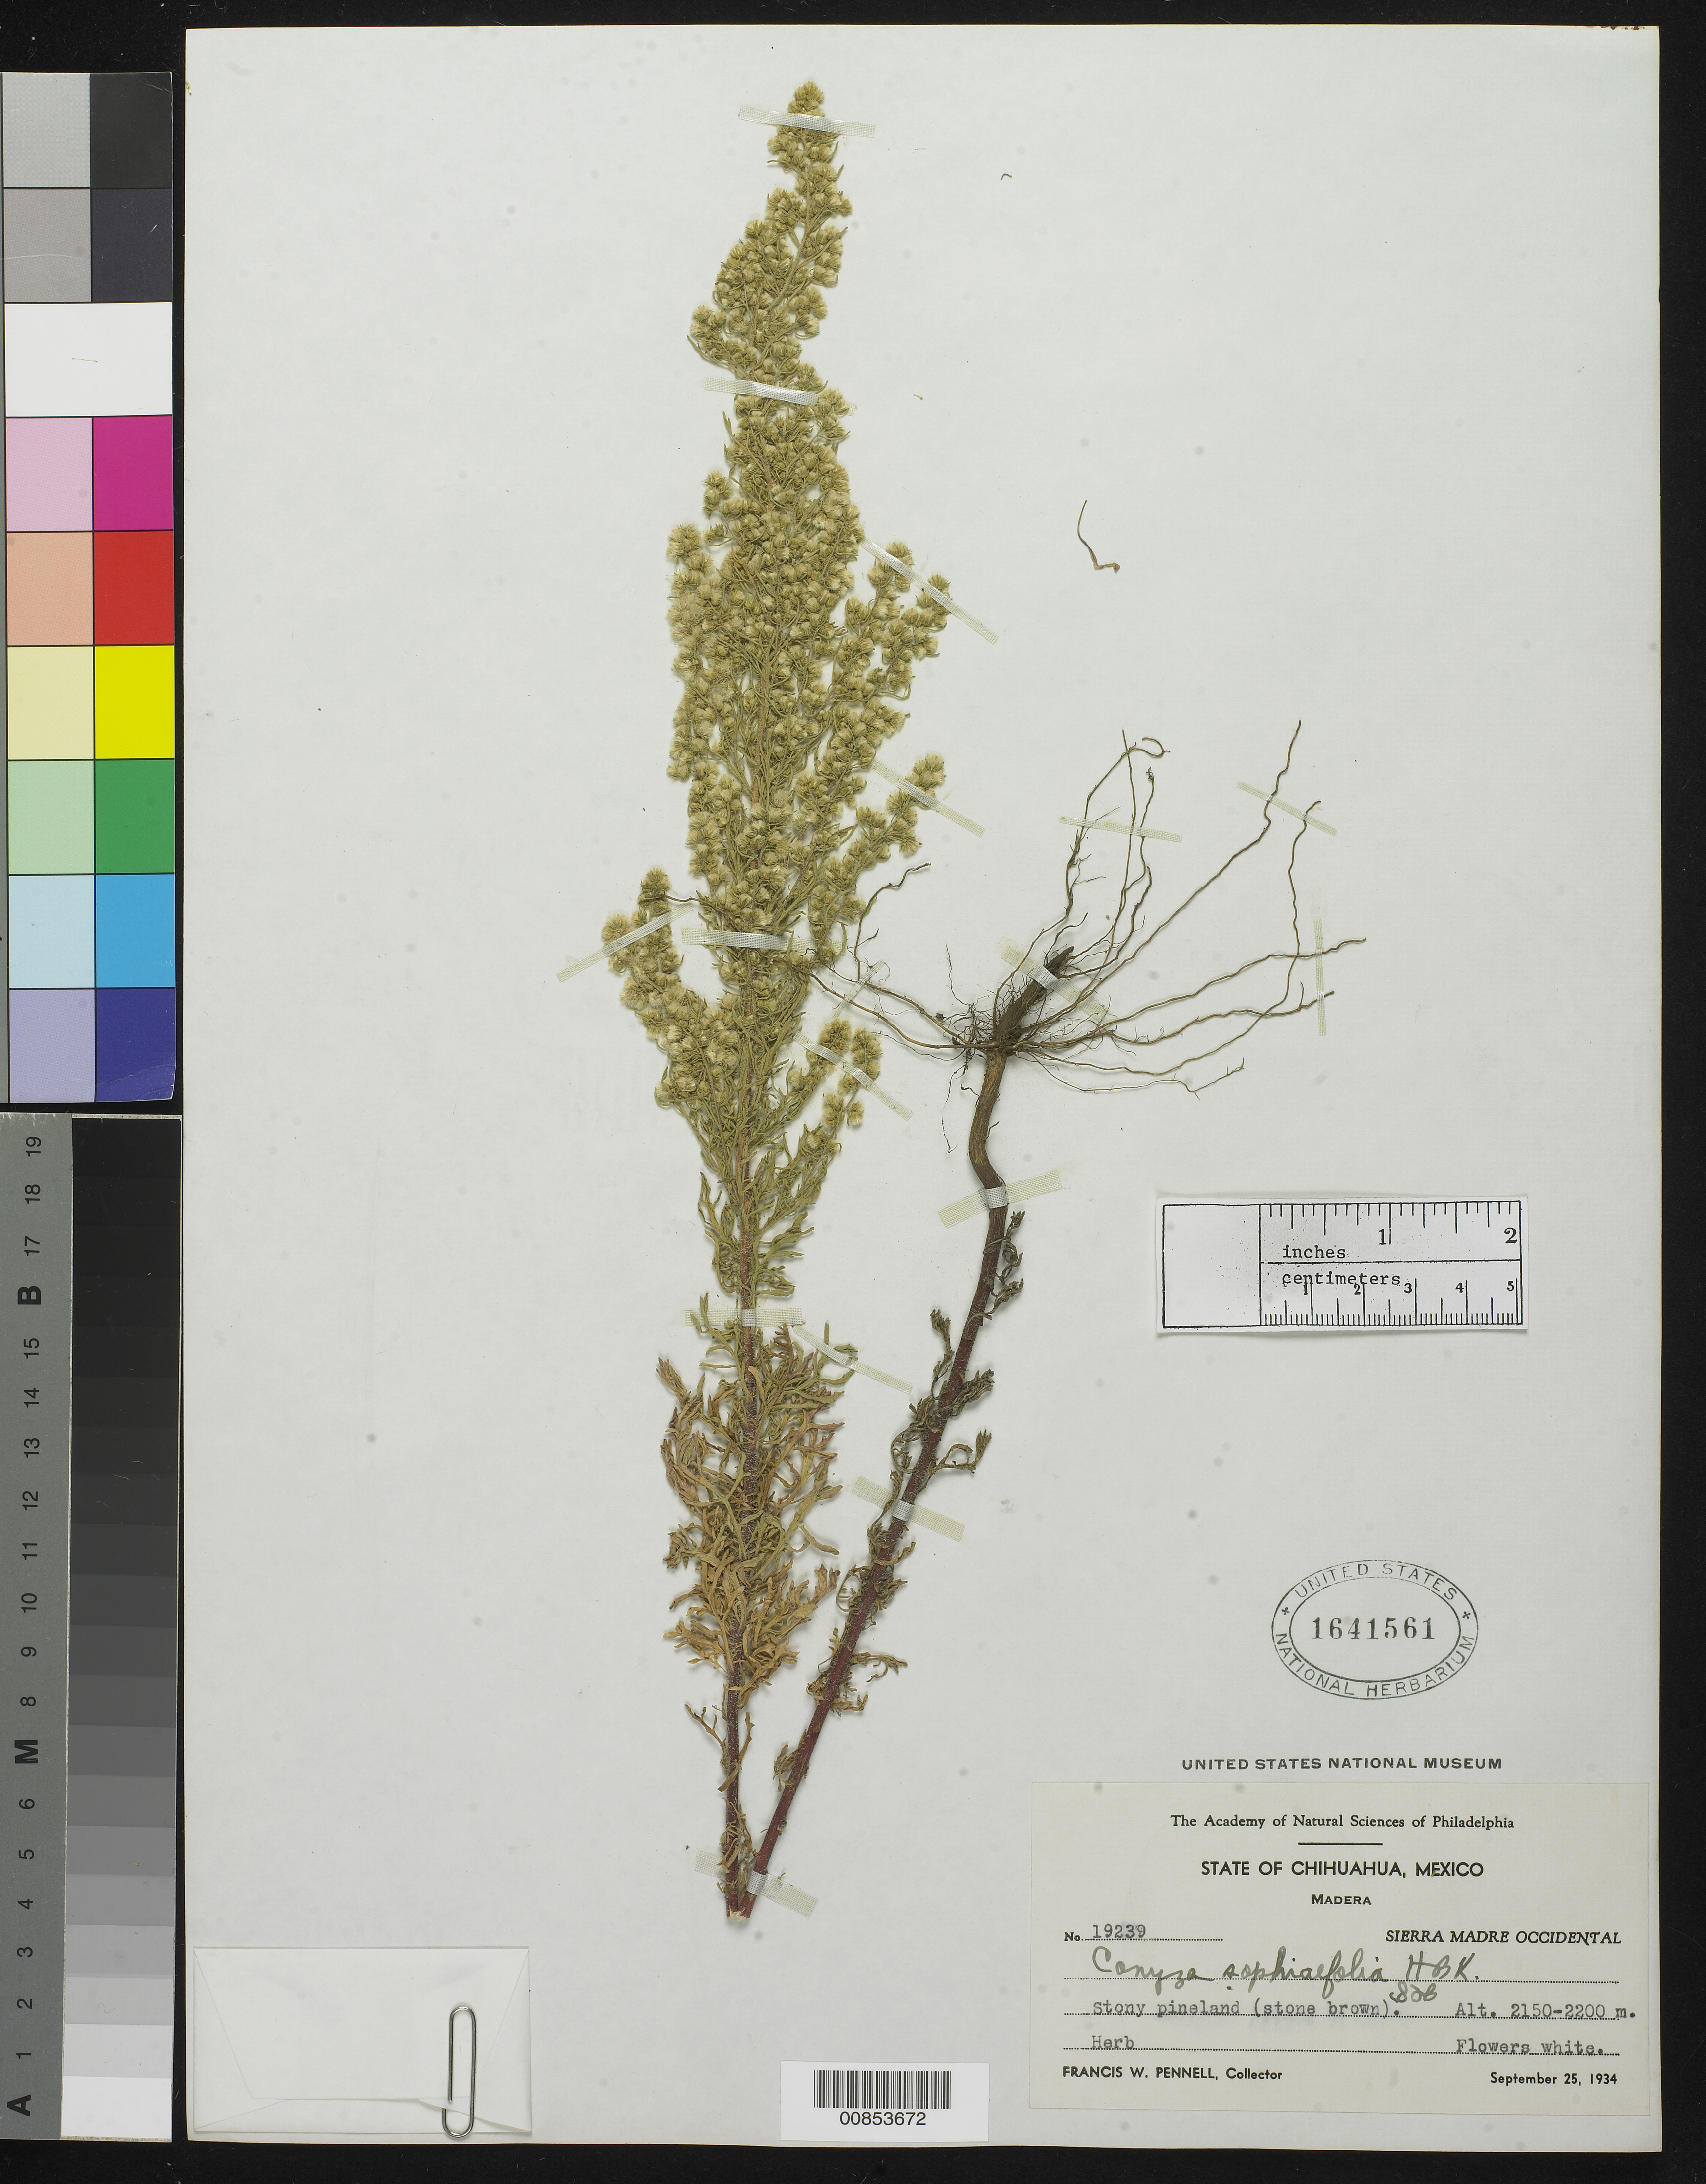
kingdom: Plantae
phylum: Tracheophyta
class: Magnoliopsida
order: Asterales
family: Asteraceae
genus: Conyza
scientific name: Conyza sophiaefolia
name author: Kunth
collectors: F. W. Pennell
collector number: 19239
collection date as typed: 25 Sep 1934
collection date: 1934-09-25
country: Mexico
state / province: Chihuahua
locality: Madera, Sierra Madre Occidental, Chihuahua.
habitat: Stony pineland (stone brown).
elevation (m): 2200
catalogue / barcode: US 1641561